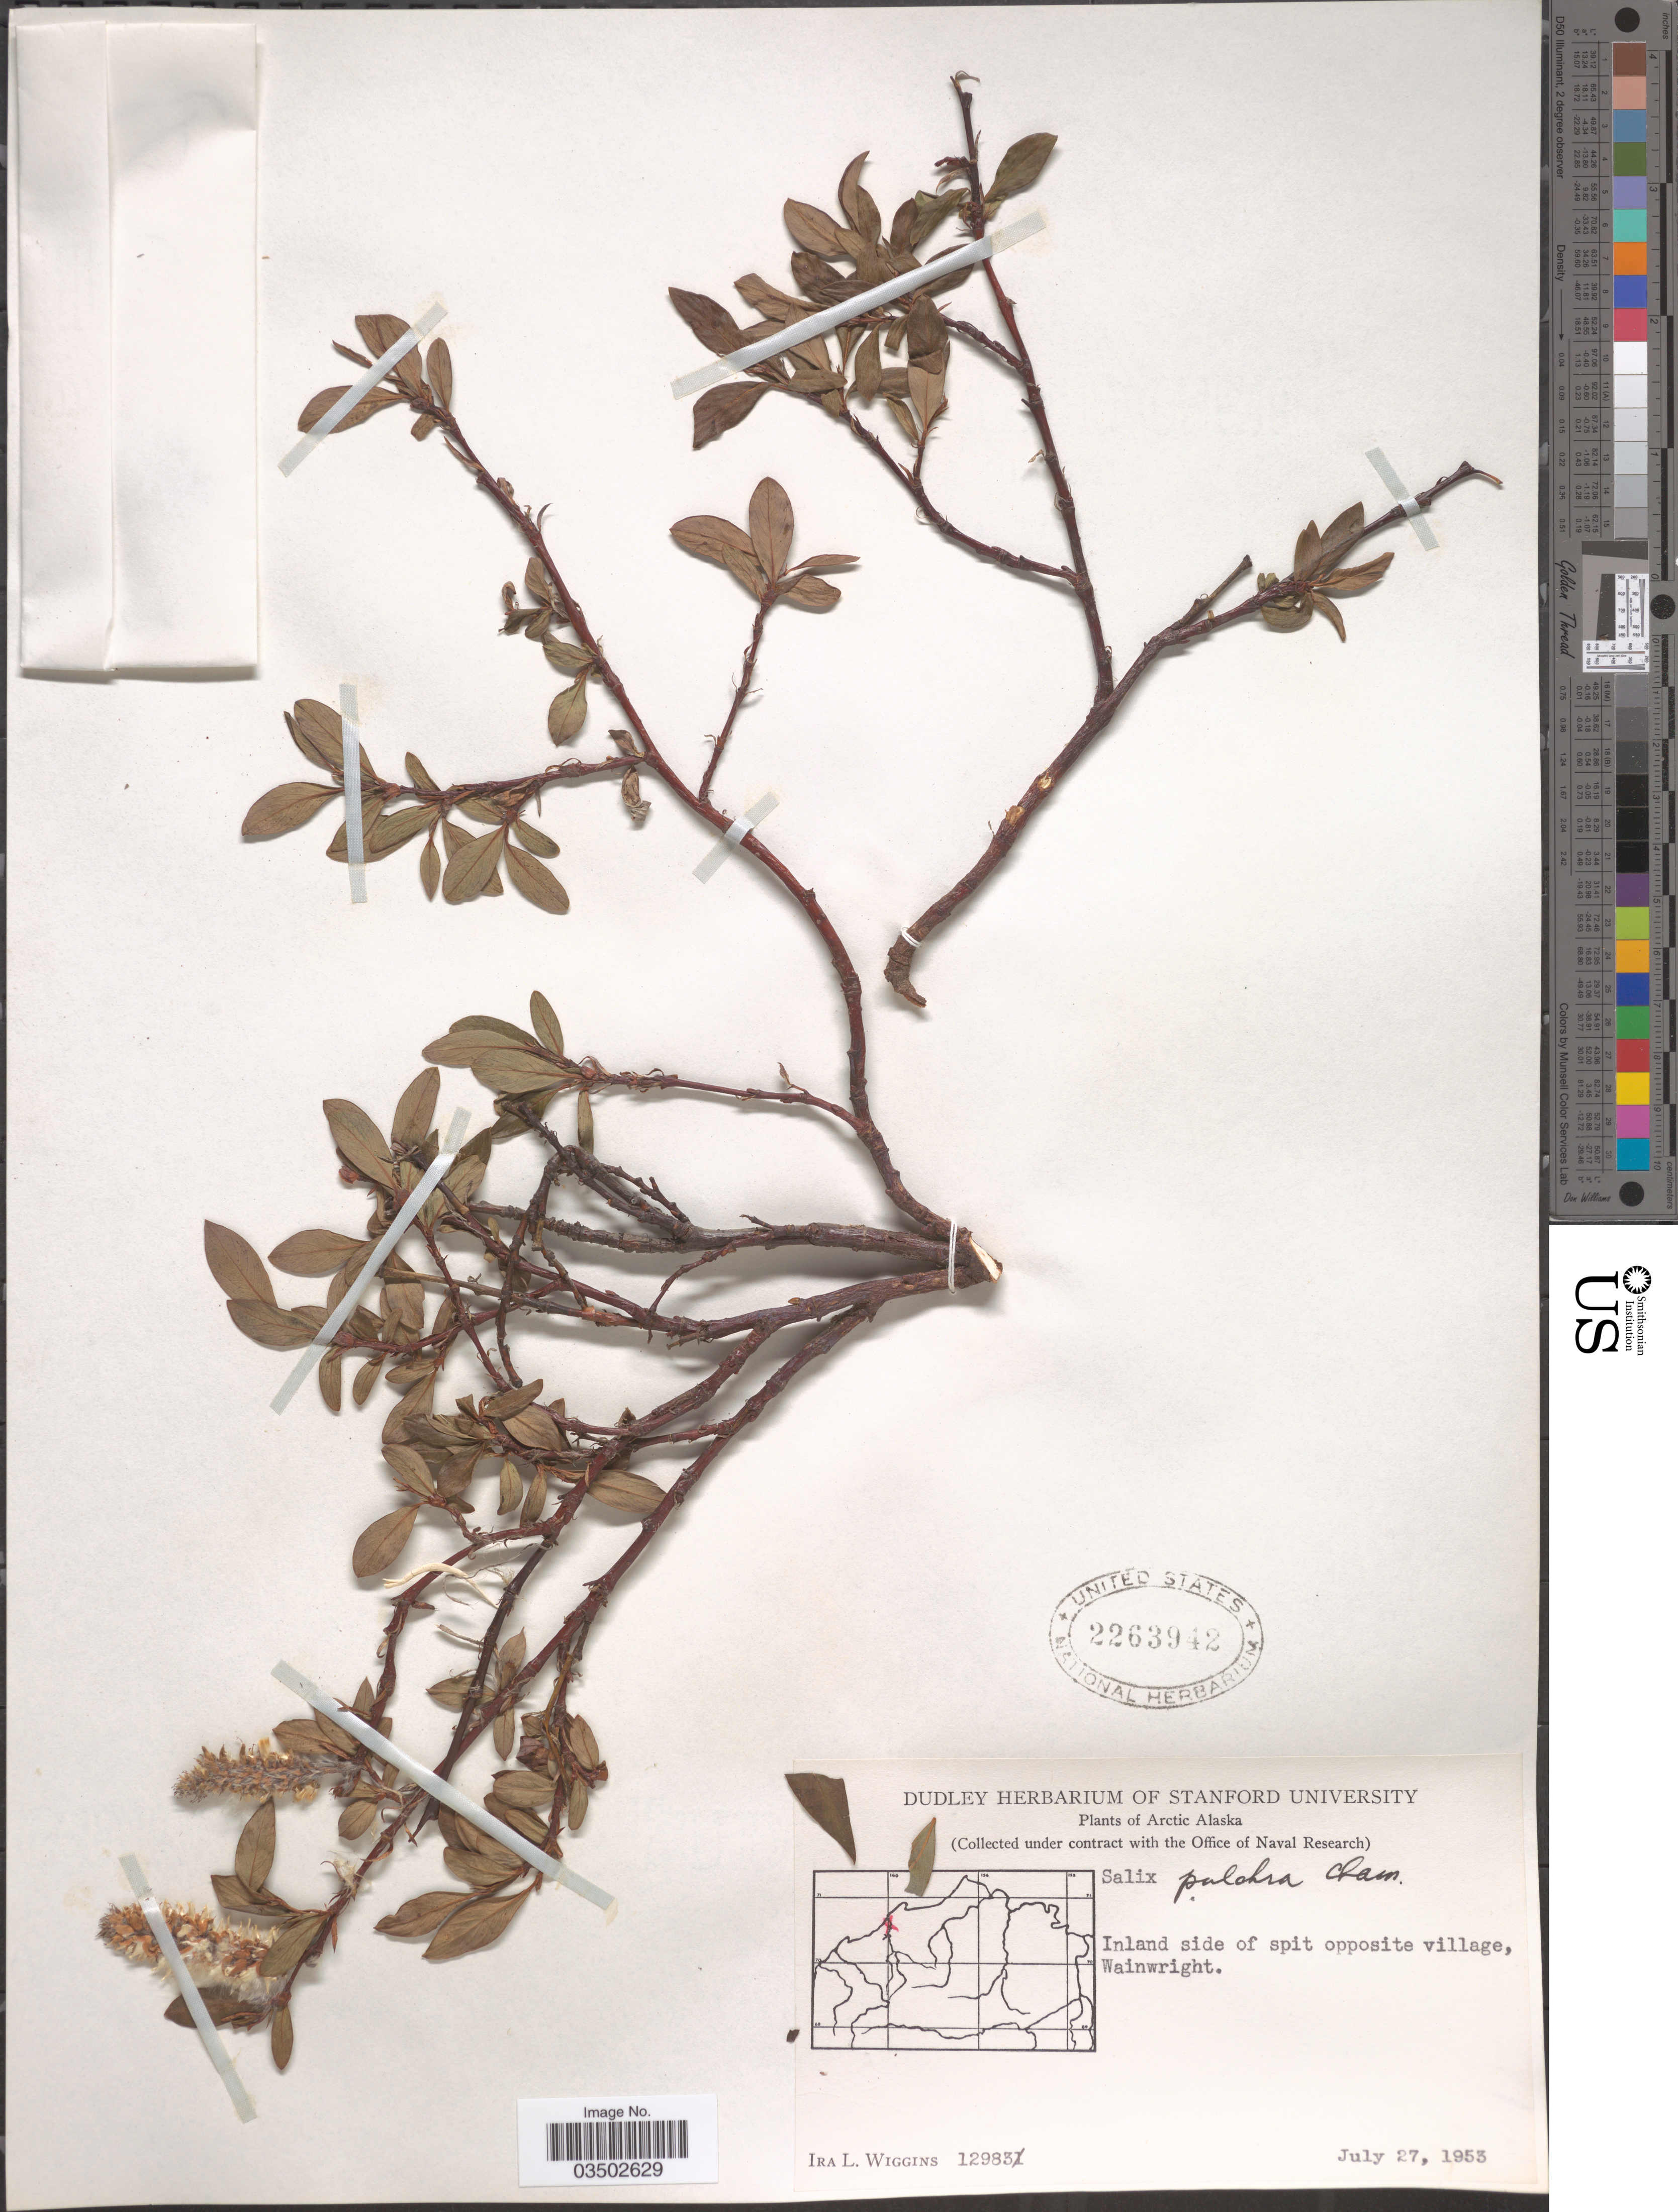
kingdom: Plantae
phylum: Tracheophyta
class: Magnoliopsida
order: Malpighiales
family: Salicaceae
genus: Salix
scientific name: Salix pulchra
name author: Cham.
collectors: I. L. Wiggins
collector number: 12983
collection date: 1953-07-27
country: United States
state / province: Alaska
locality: Arctic Alaska. Inland side of spit opposite village, Wainwright.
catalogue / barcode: US 2263942